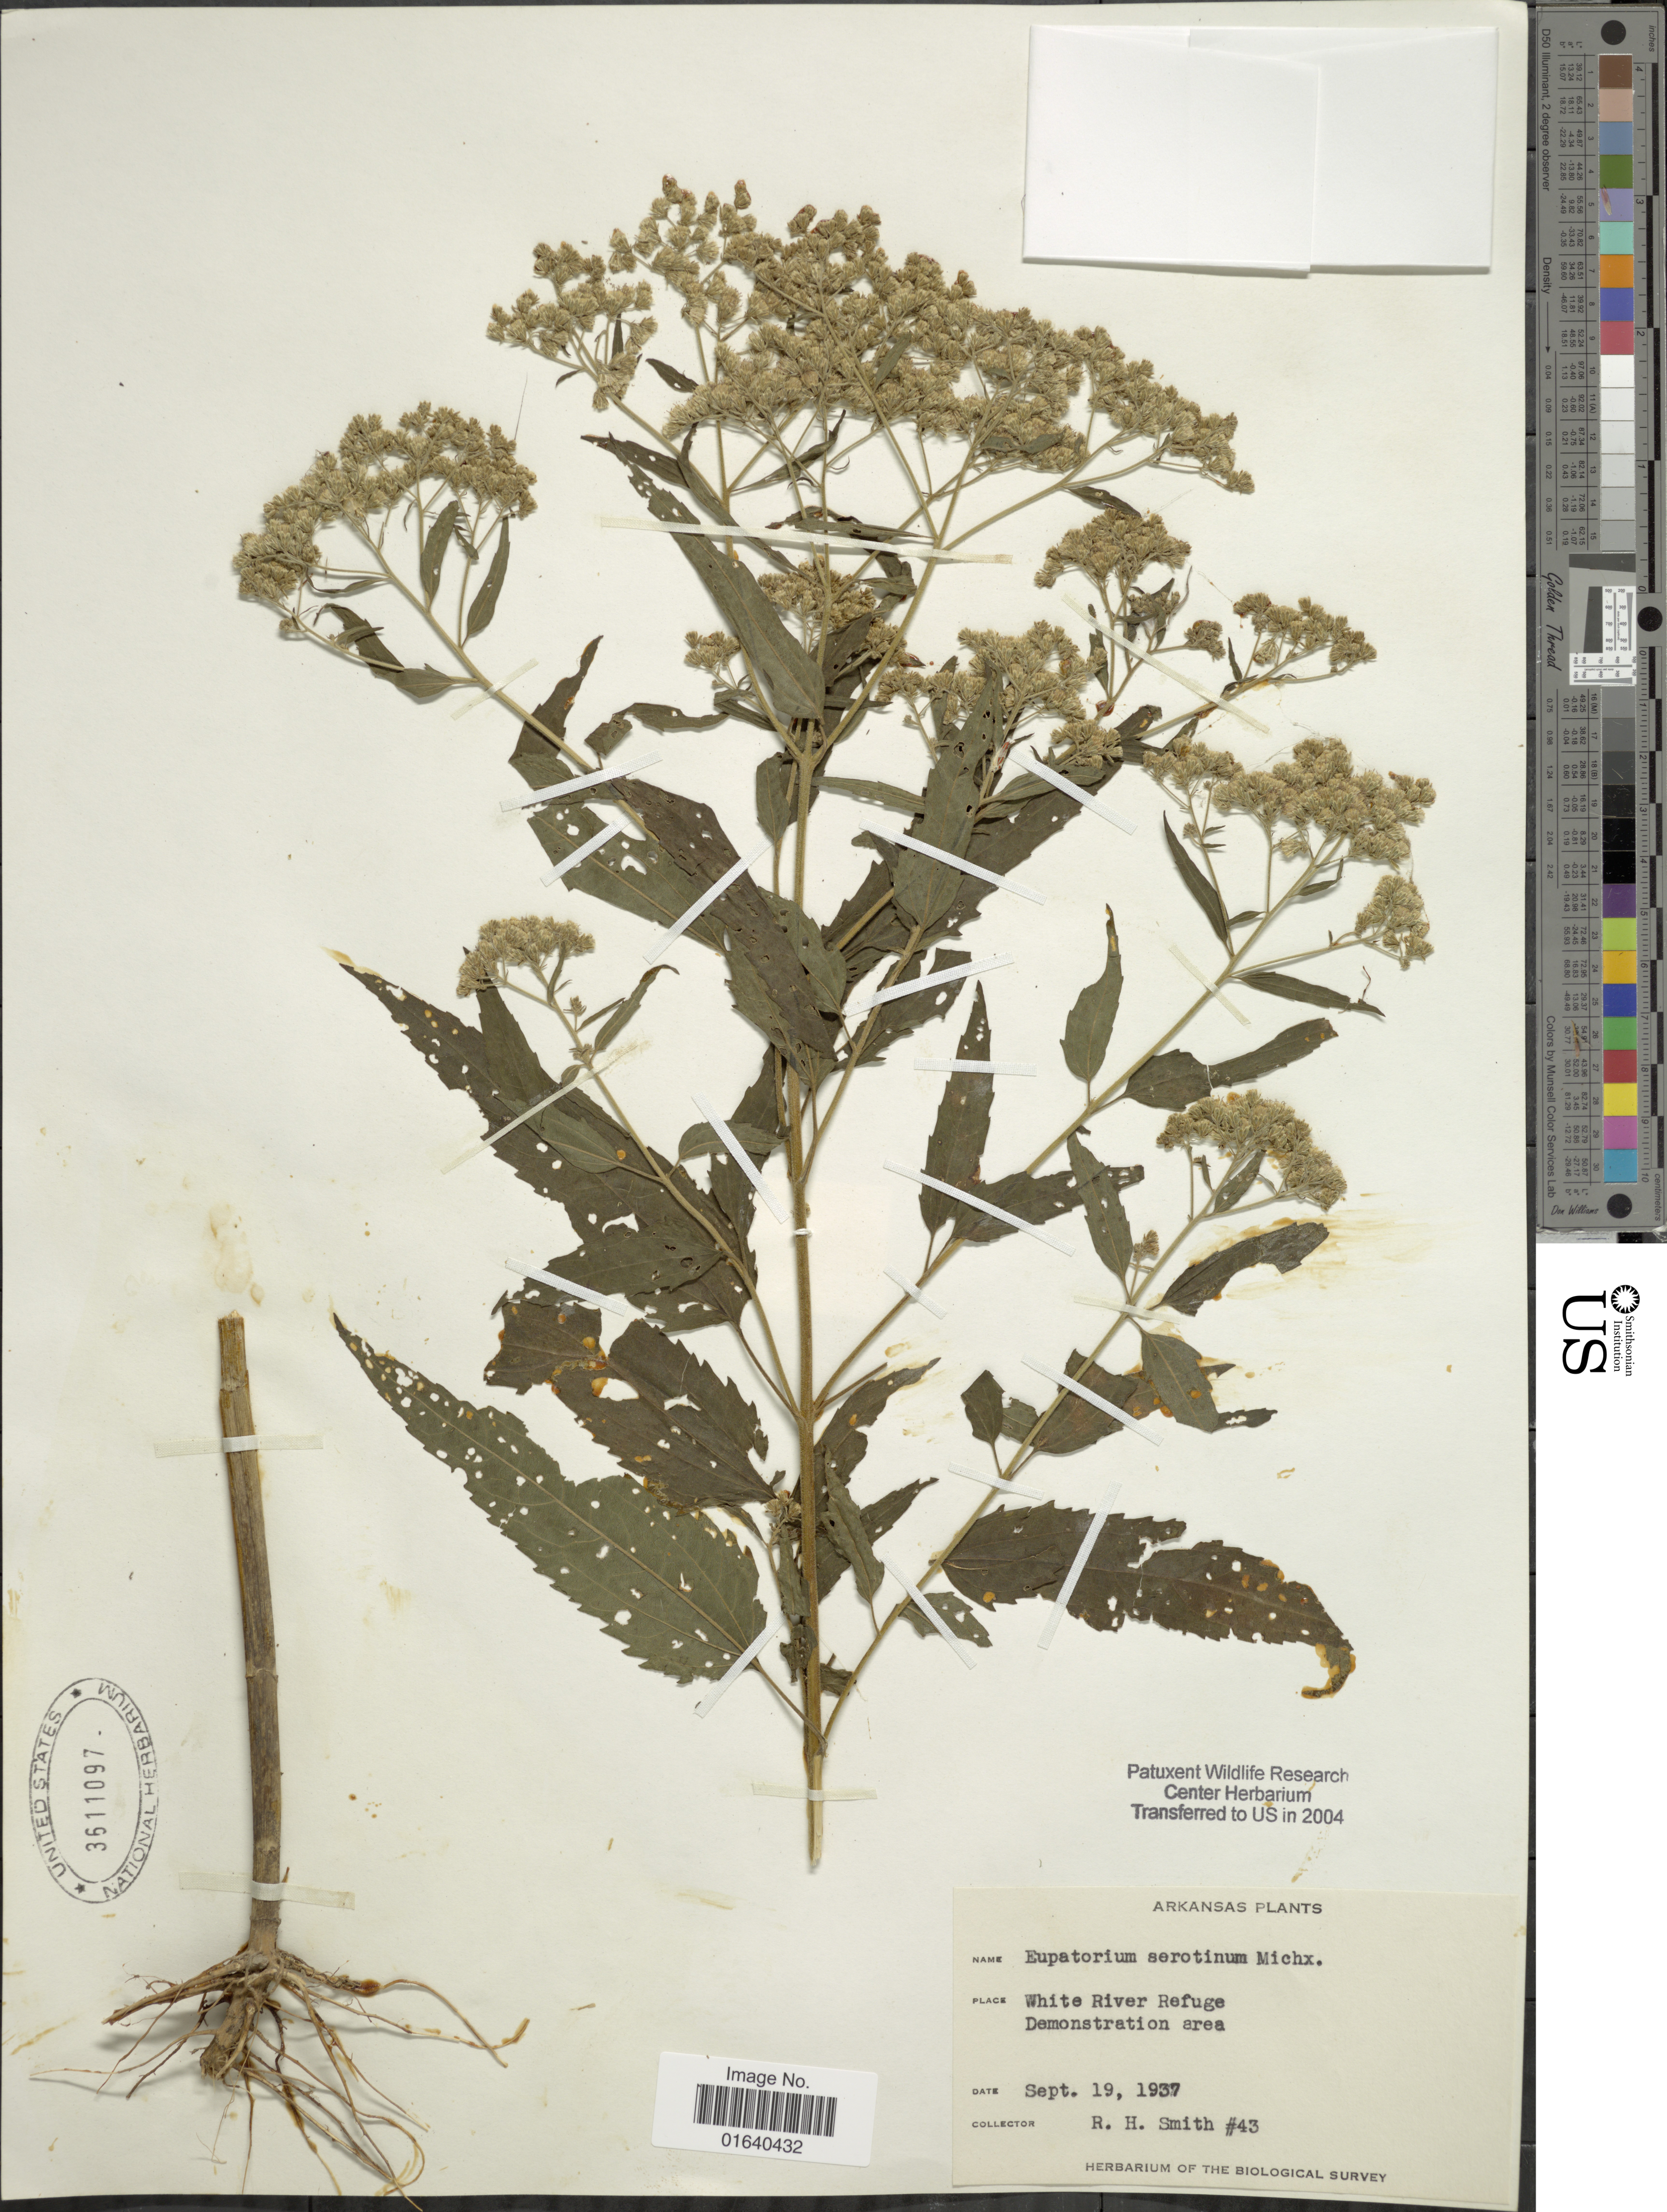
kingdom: Plantae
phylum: Tracheophyta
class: Magnoliopsida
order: Asterales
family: Asteraceae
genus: Eupatorium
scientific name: Eupatorium serotinum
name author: Michx.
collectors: R. H. Smith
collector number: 43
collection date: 1937-09-19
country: United States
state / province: Arkansas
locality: White River Refuge, Demonstration area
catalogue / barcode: US 3611097